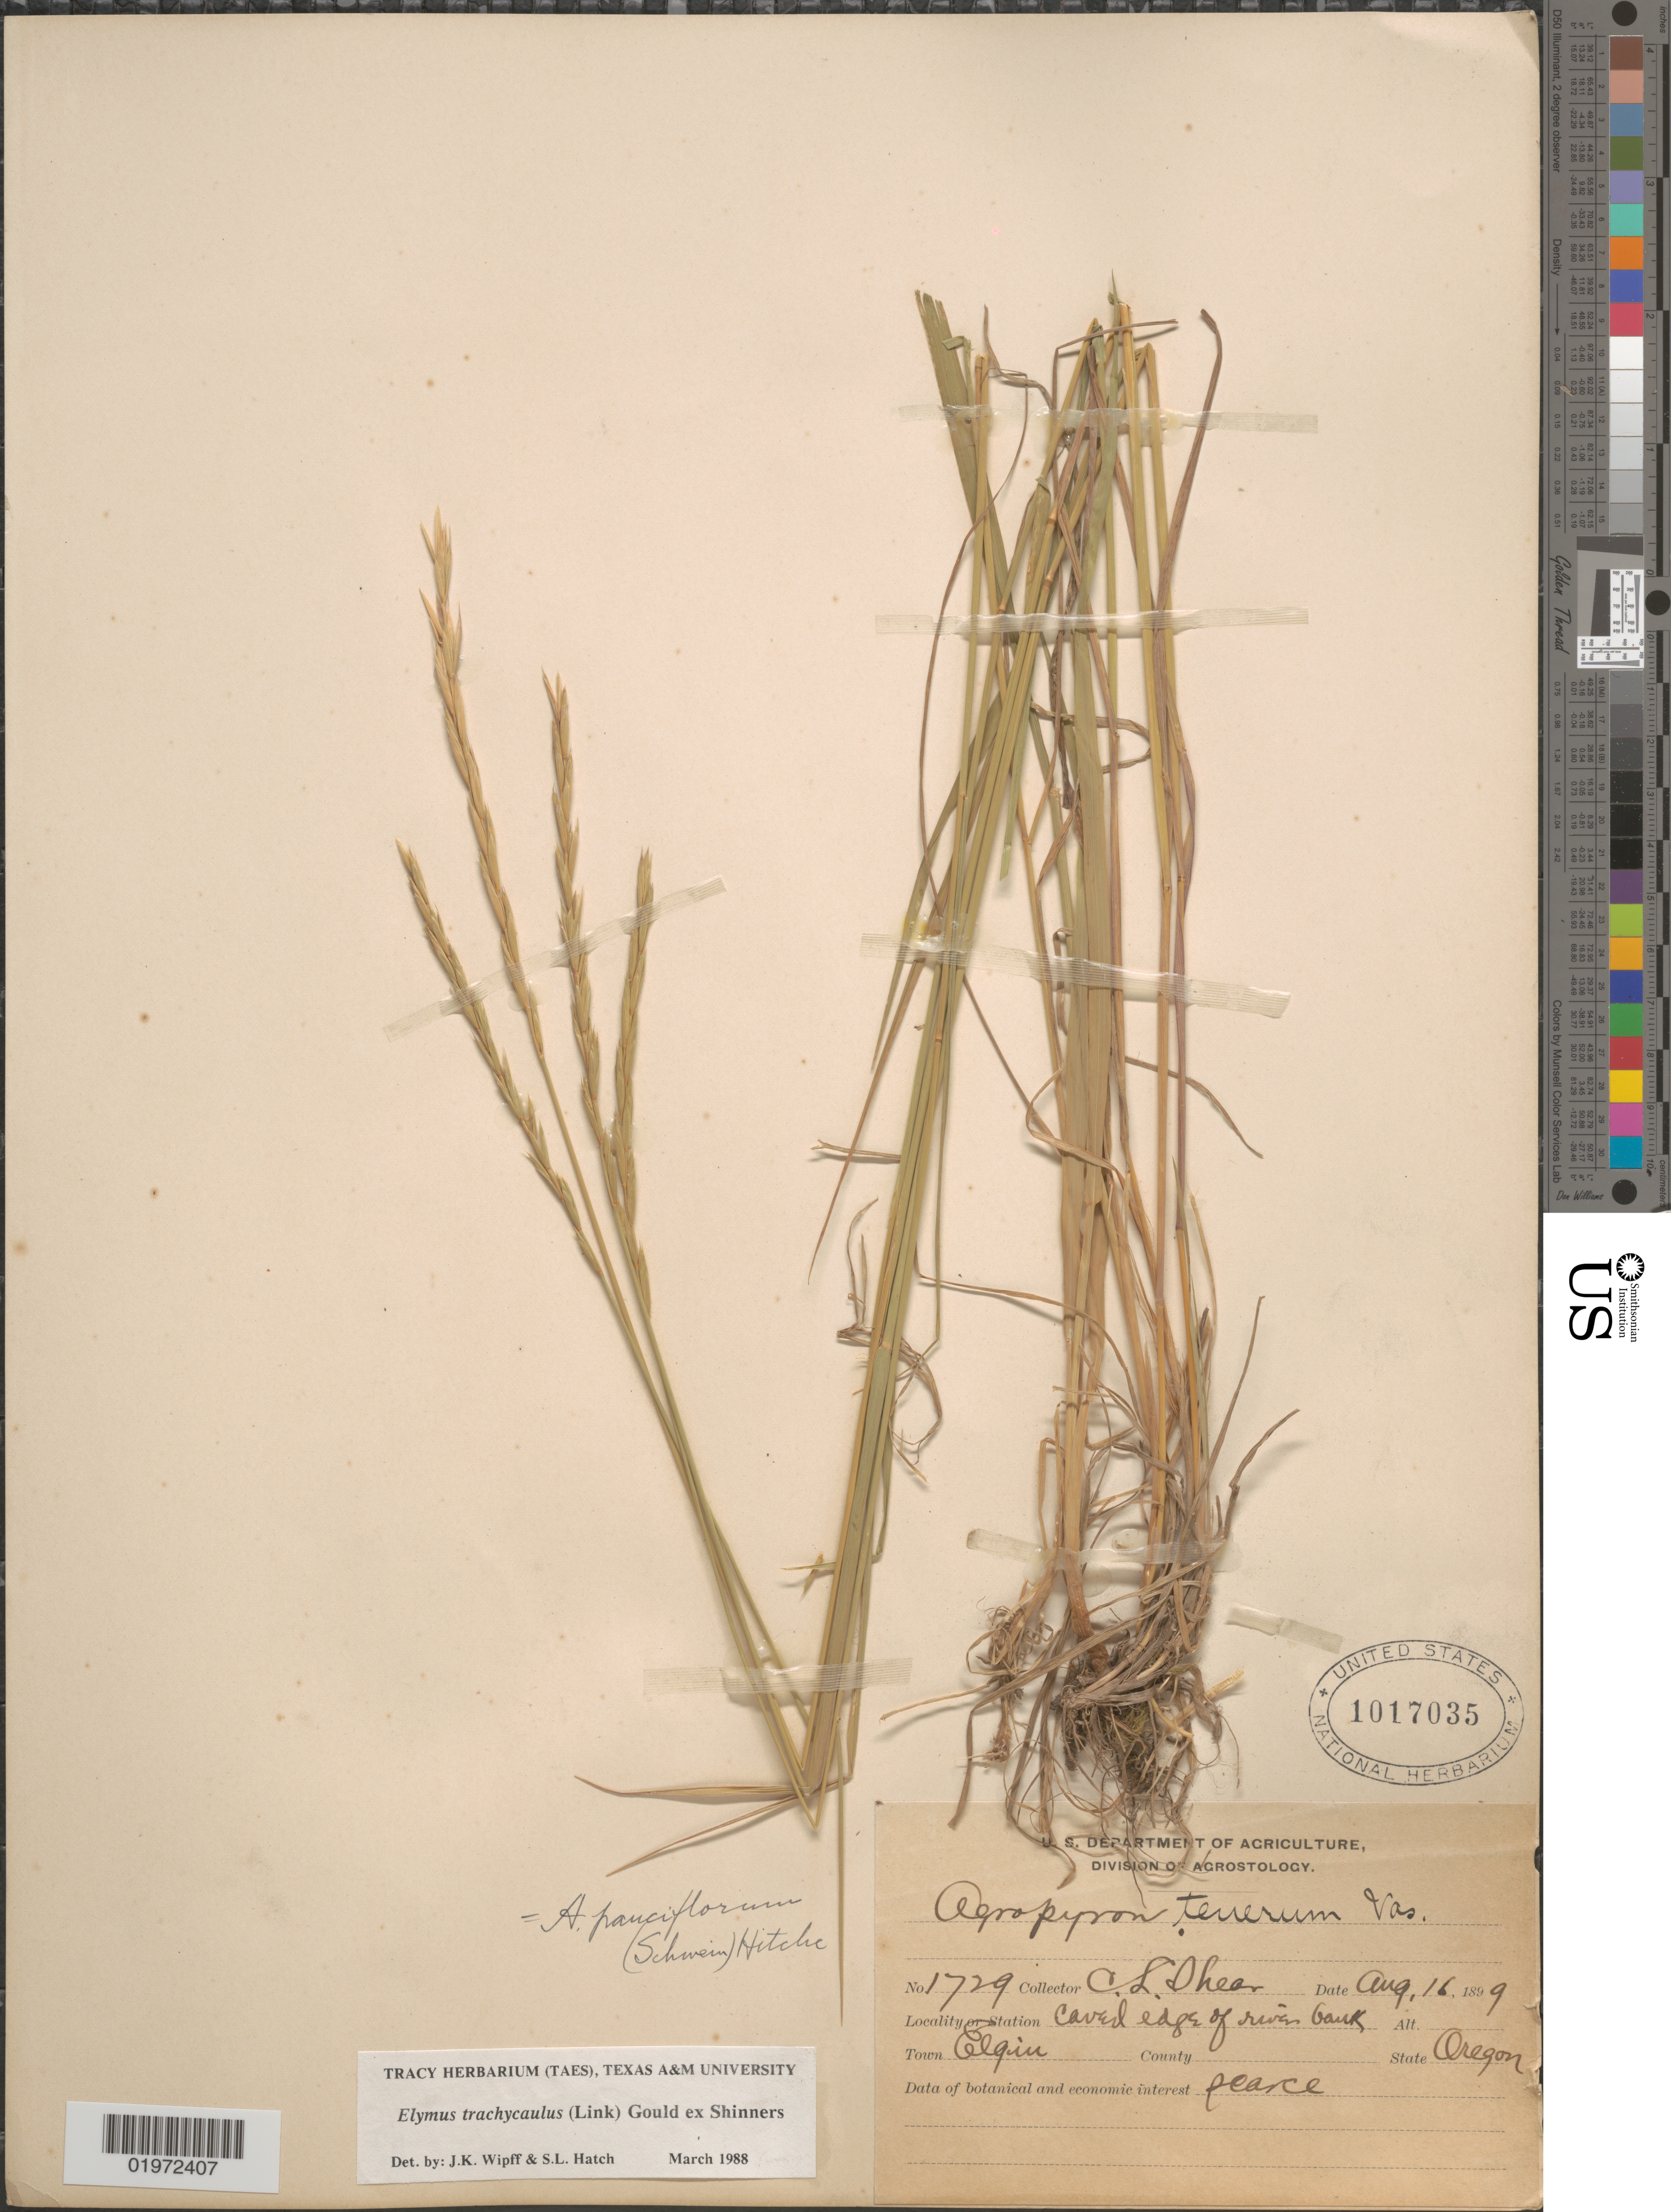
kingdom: Plantae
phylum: Tracheophyta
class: Liliopsida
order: Poales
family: Poaceae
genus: Elymus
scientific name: Elymus trachycaulus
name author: (Link) Gould ex Shinners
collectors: C. L. Shear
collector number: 1729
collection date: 1899-08-16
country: United States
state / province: Oregon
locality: Caved edge of river bank. Town Elgin.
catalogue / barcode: US 1017035